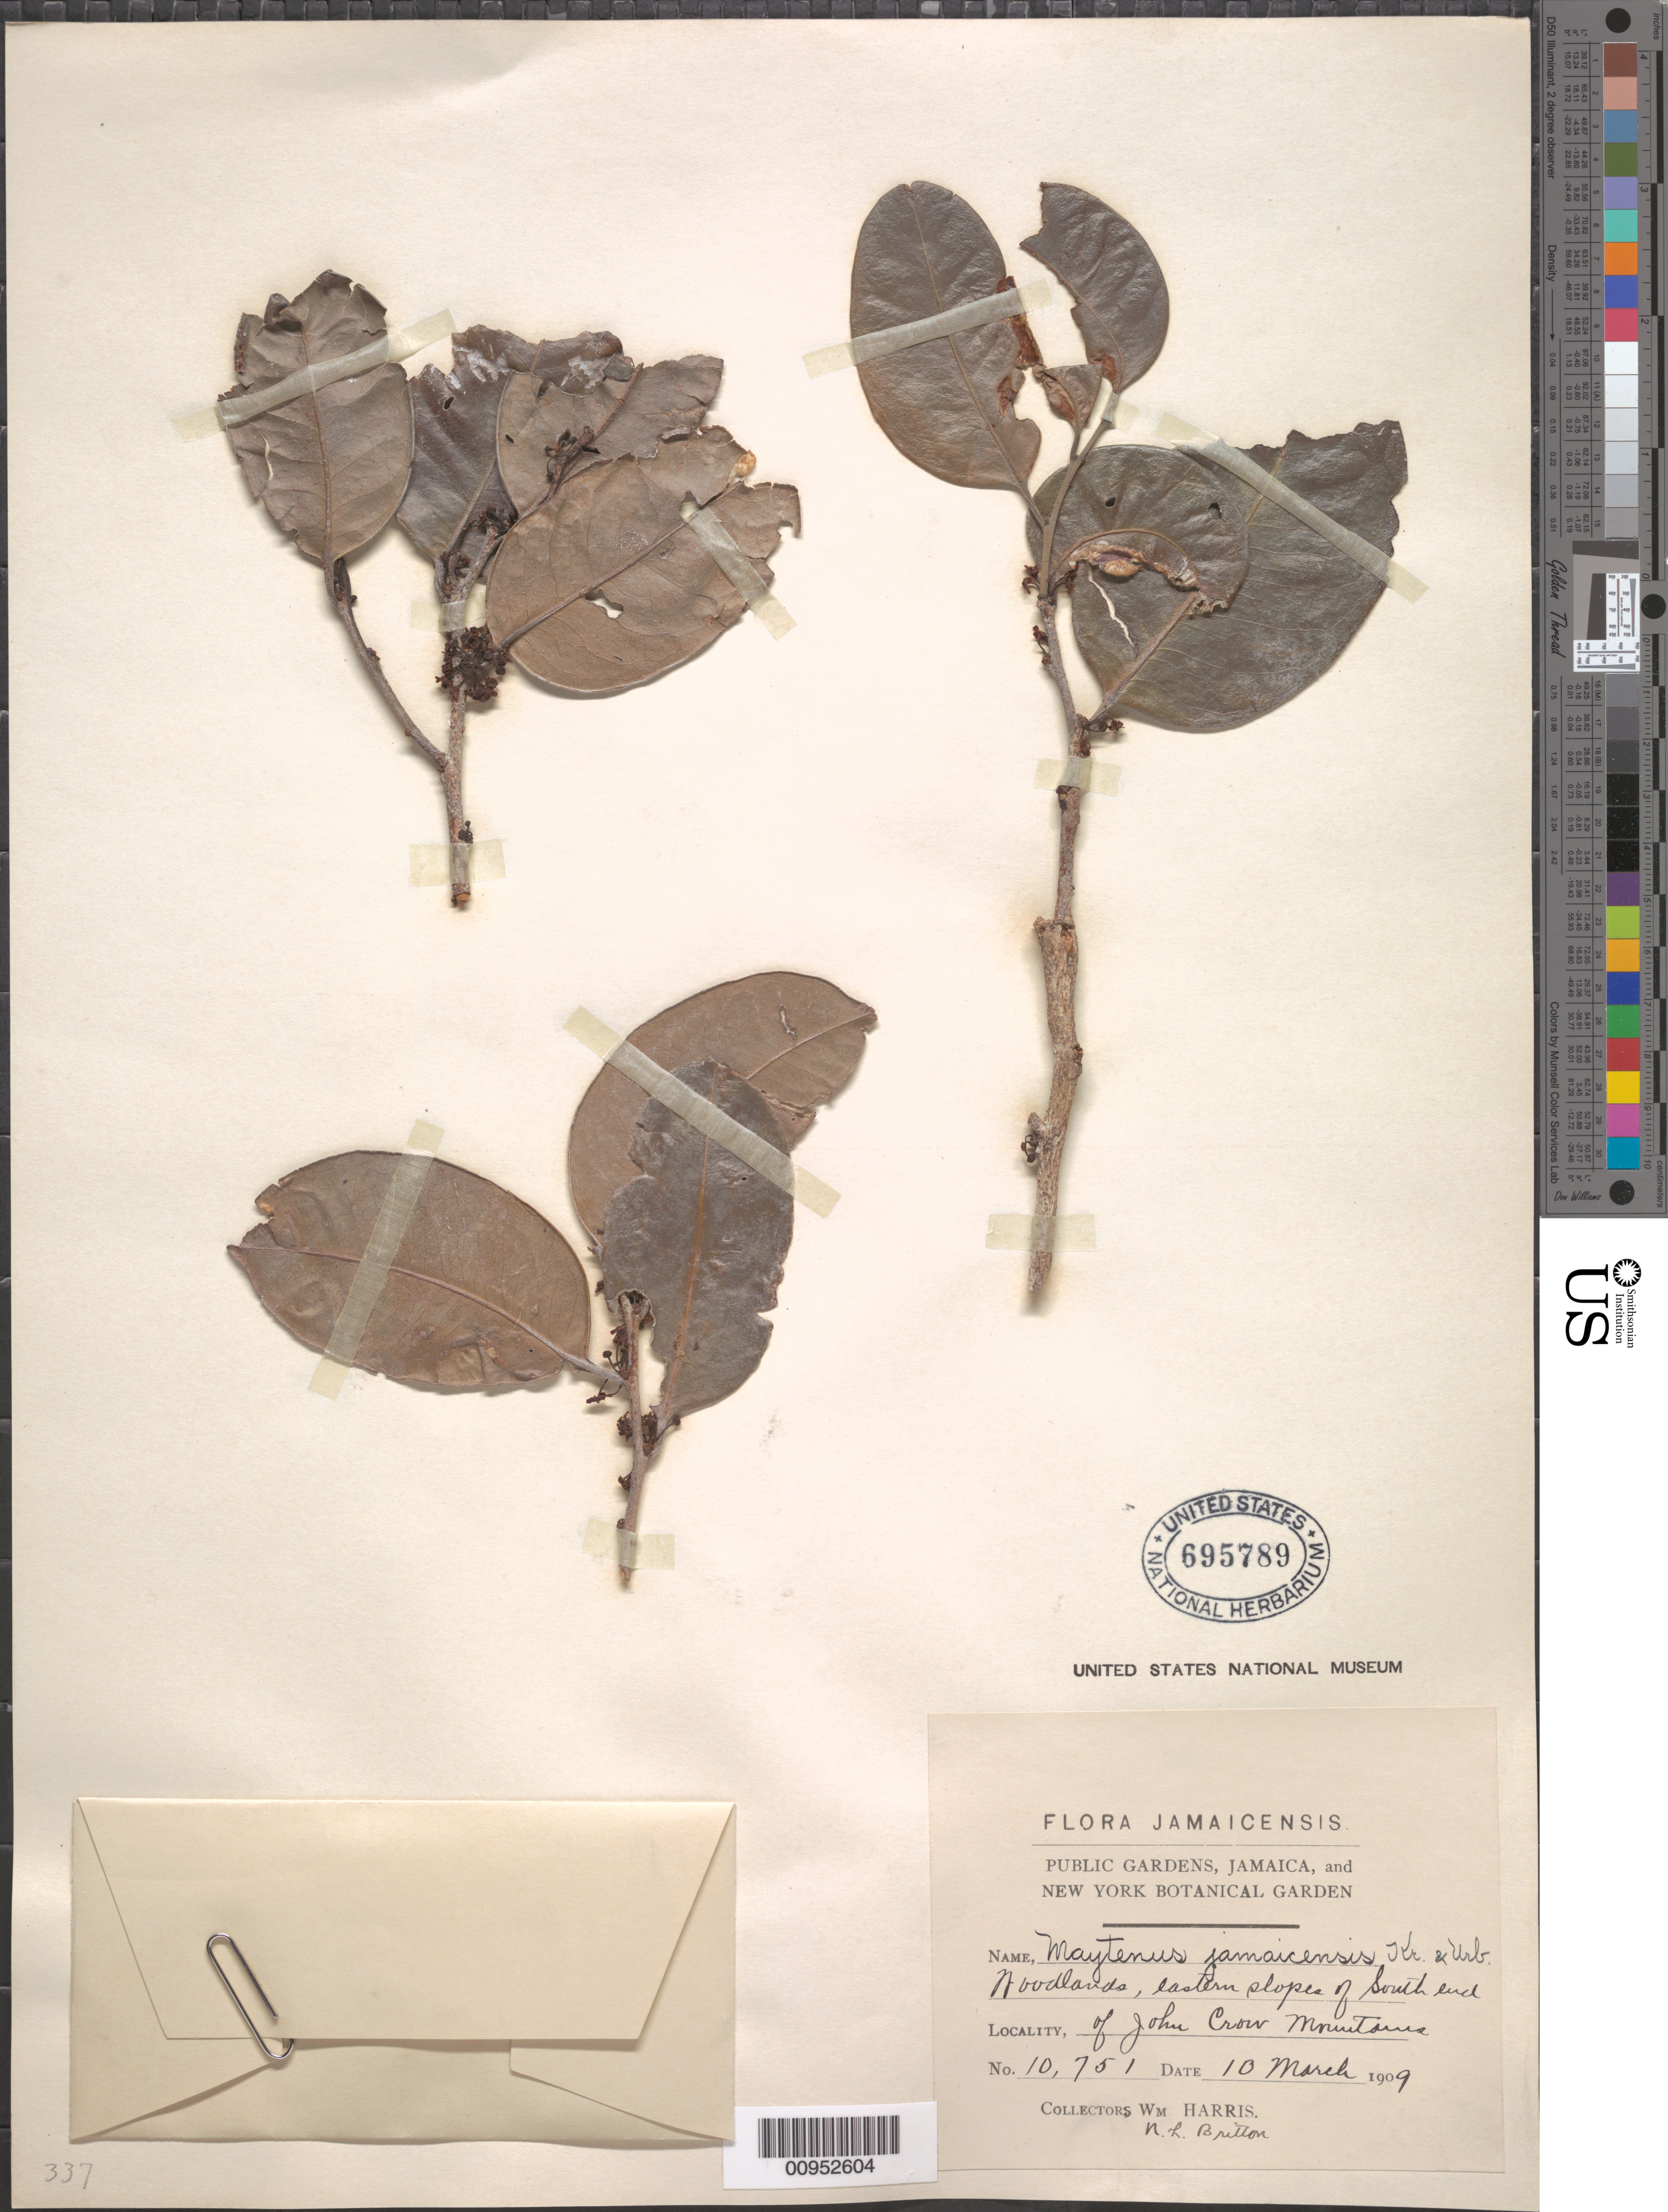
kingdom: Plantae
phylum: Tracheophyta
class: Magnoliopsida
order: Celastrales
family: Celastraceae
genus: Maytenus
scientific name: Maytenus jamaicensis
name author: Krug & Urb.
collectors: W. H. Harris & N. Britton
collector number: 10751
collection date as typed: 10 Mar 1909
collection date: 1909-03-10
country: Jamaica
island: Jamaica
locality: John Crow Mountains, eastern slopes of South End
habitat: Woodlands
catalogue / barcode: US 695789